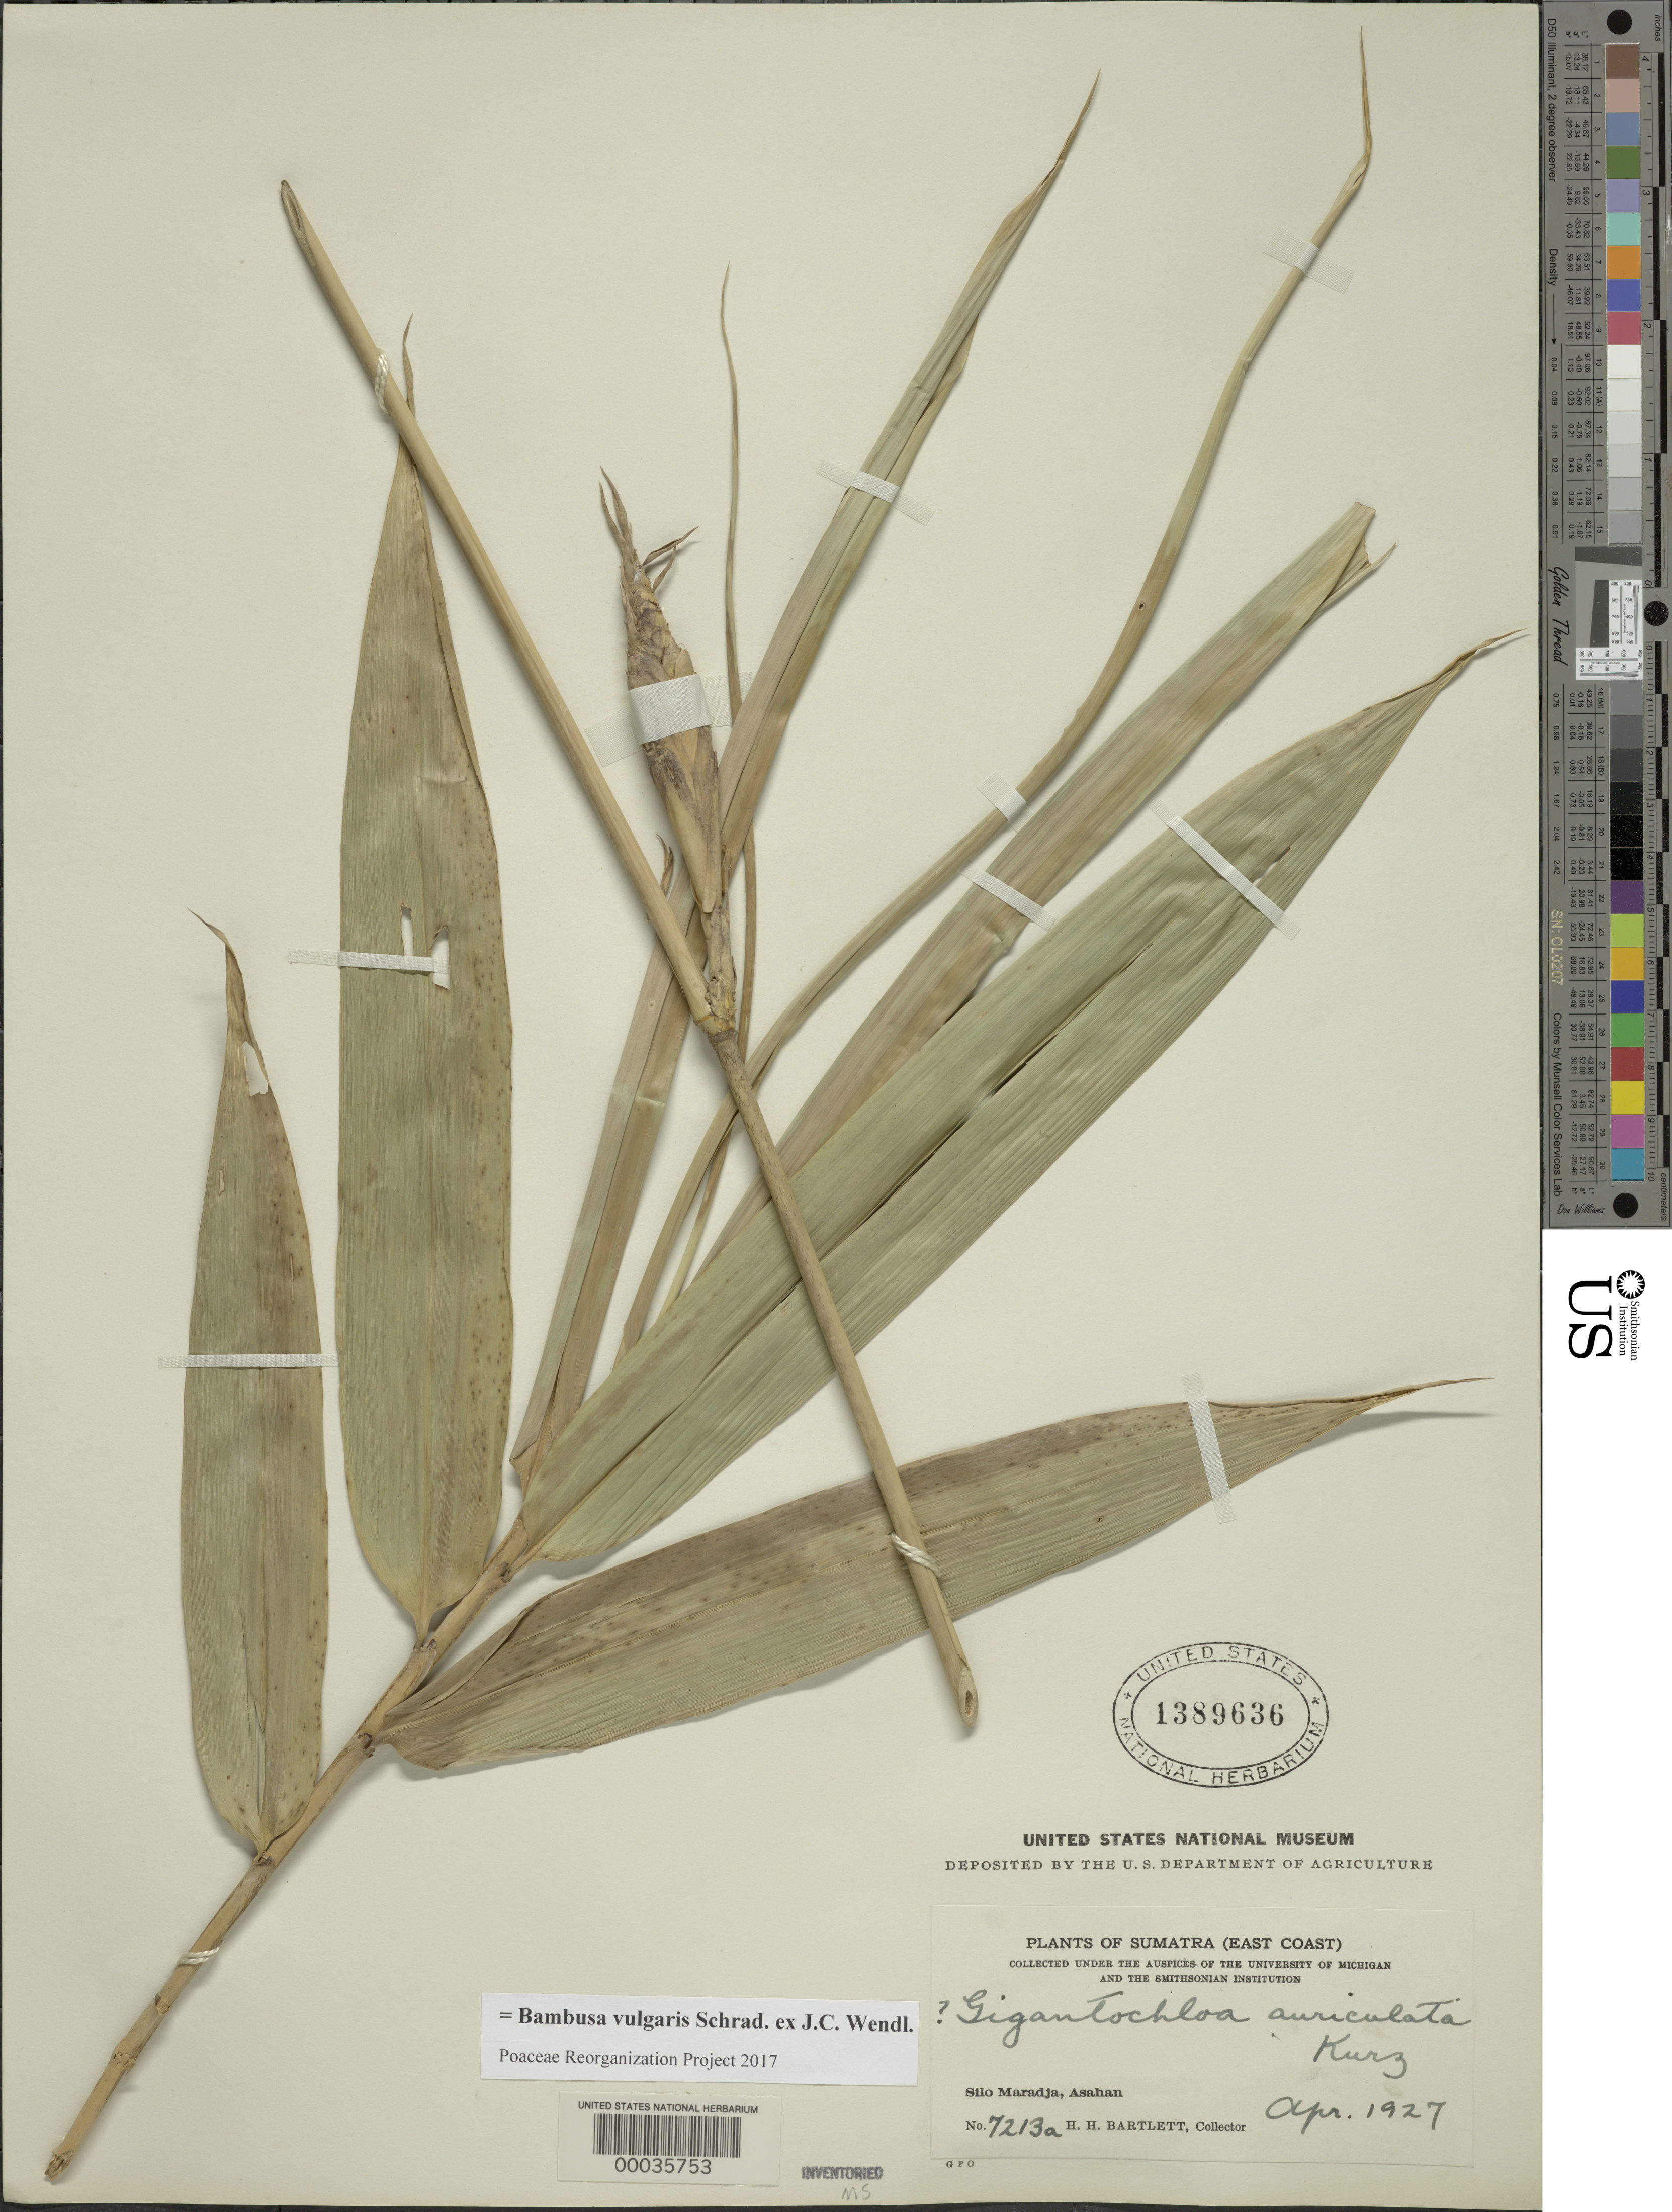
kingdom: Plantae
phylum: Tracheophyta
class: Liliopsida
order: Poales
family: Poaceae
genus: Bambusa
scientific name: Bambusa vulgaris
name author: Schrad. ex J.C. Wendl.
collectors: H. H. Bartlett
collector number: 2713 A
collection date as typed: Apr 1927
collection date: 1927-04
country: Indonesia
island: Sumatra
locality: Silo maradja, asahan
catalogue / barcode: US 1389636